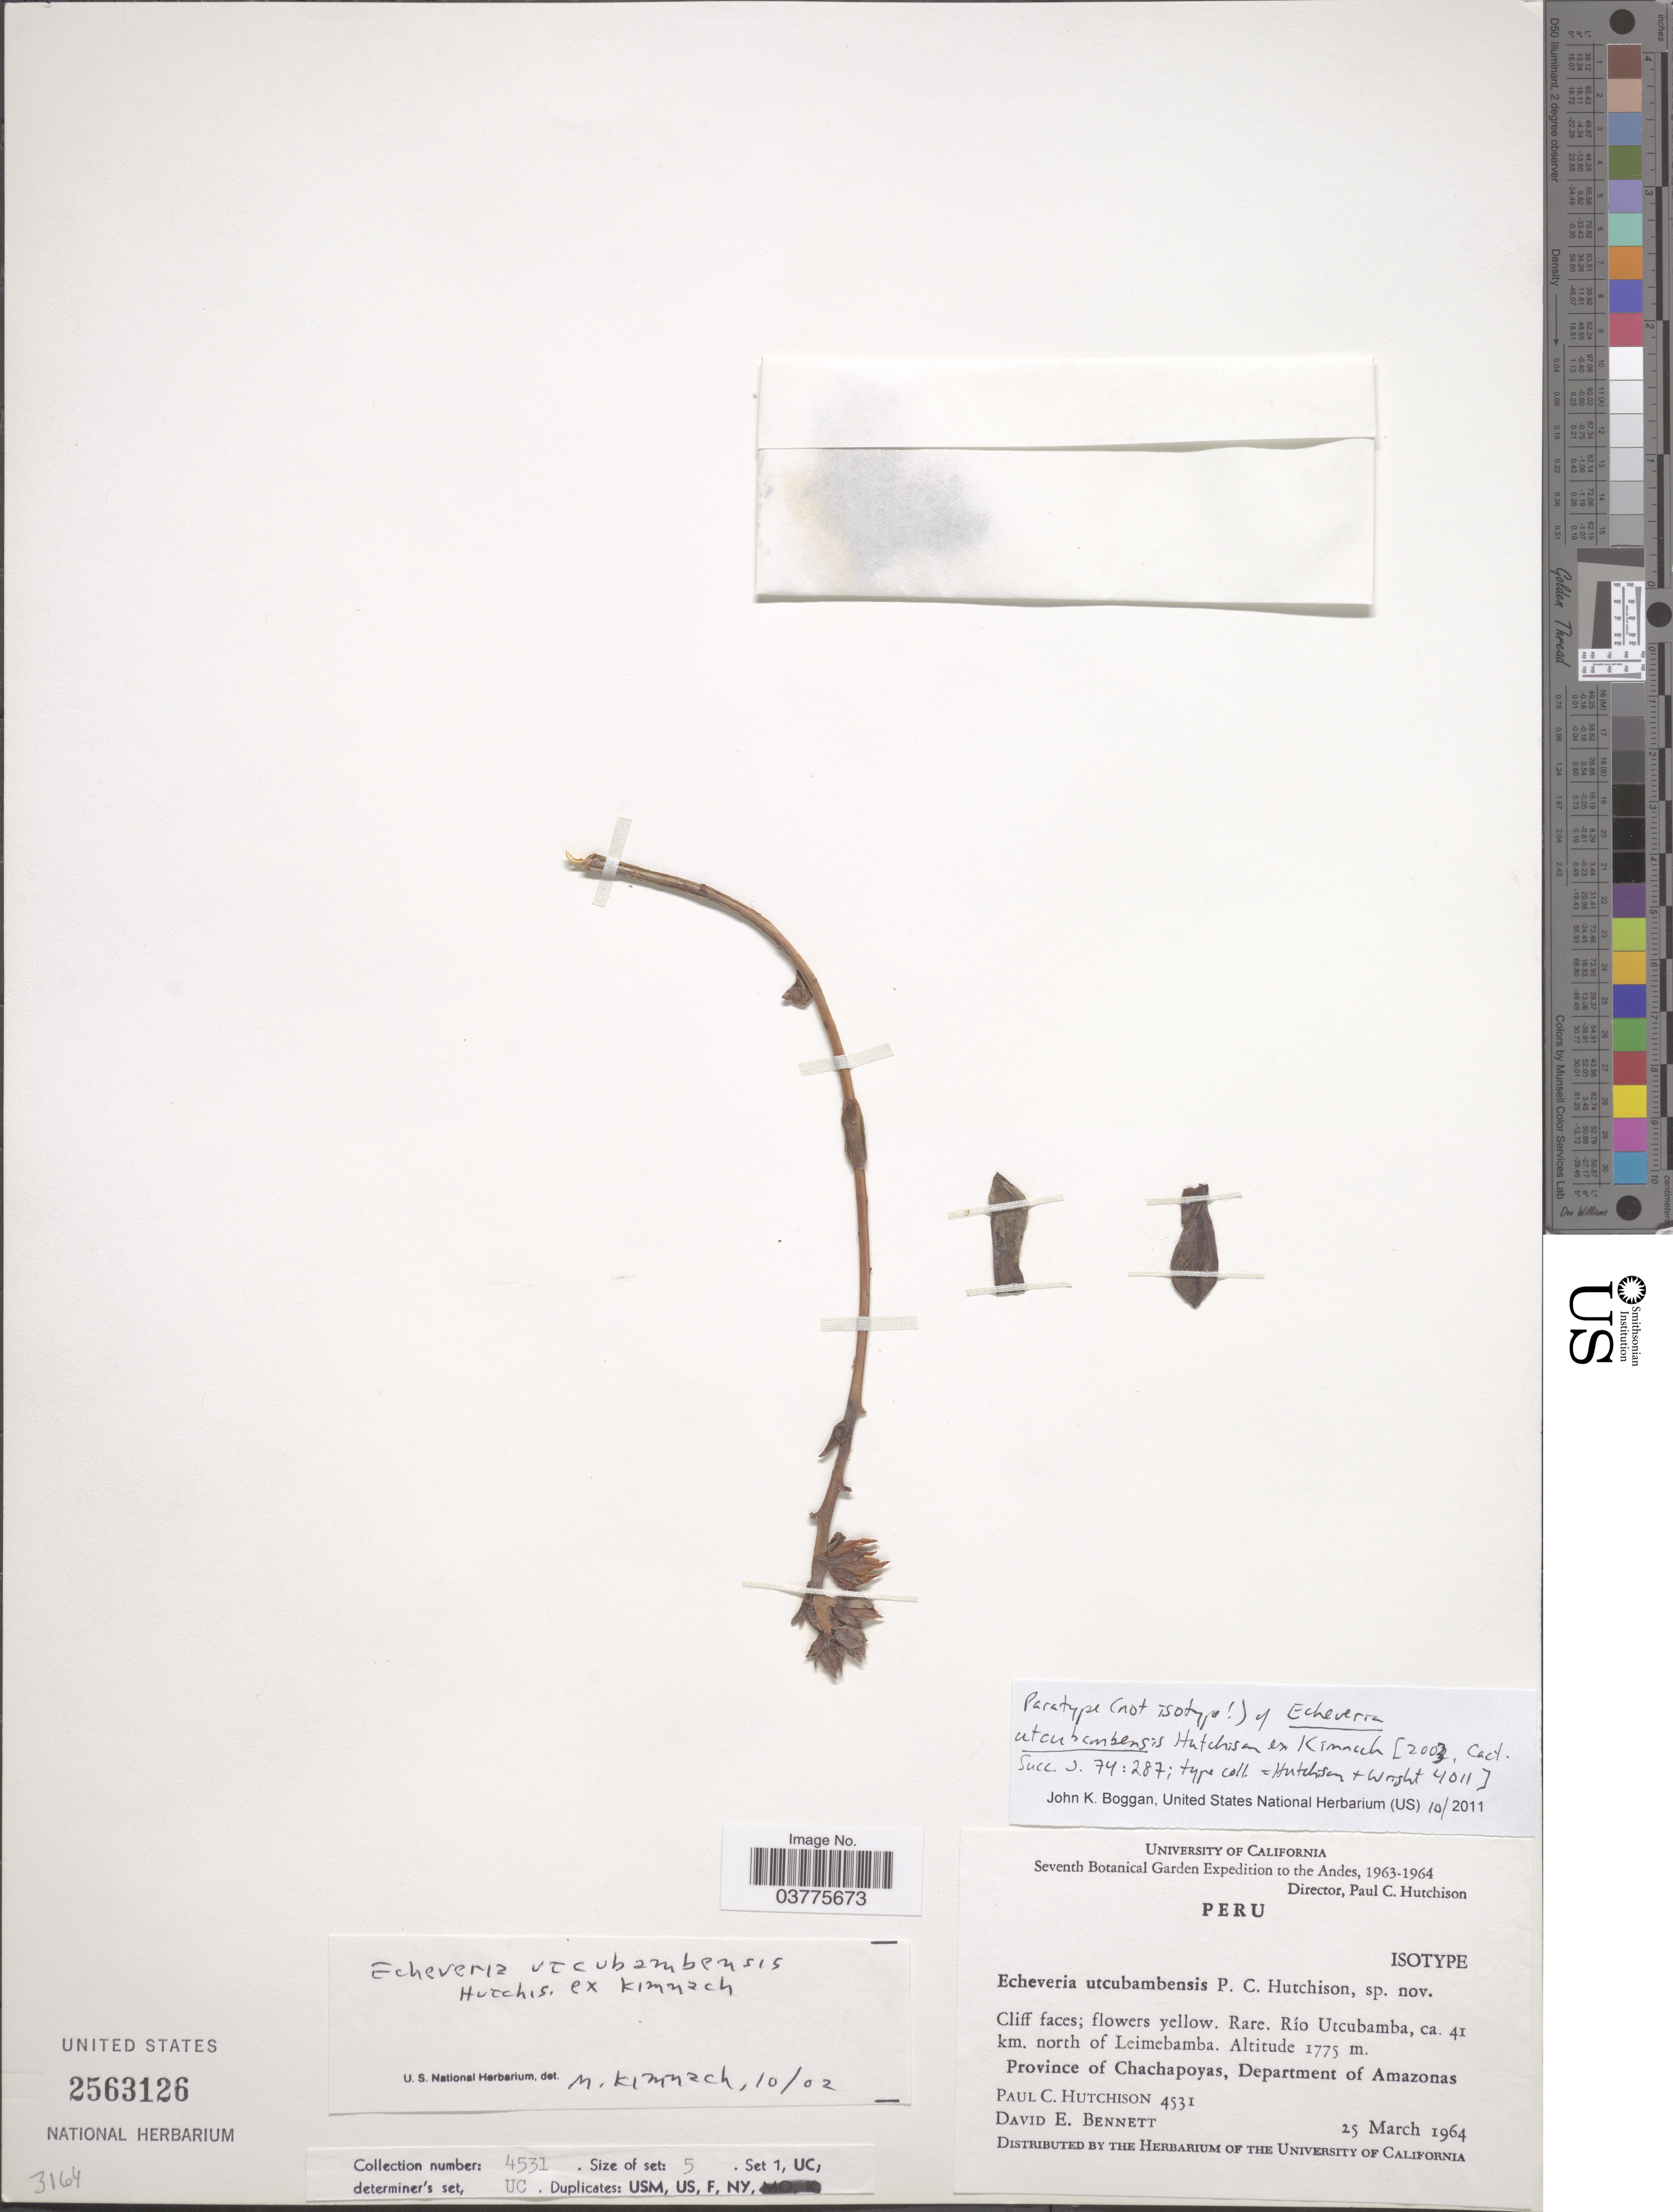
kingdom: Plantae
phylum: Tracheophyta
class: Magnoliopsida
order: Saxifragales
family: Crassulaceae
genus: Echeveria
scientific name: Echeveria utcubambensis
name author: Hutchinson ex Kimnach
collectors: P. C. Hutchison & D. E. Bennett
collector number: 4531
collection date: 1964-03-25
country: Peru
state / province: Amazonas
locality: Río Utcubamba, ca. 41 km. north of Leimebamba. Province of Chachapoyas, Department of Amazonas.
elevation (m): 1775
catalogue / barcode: US 2563126